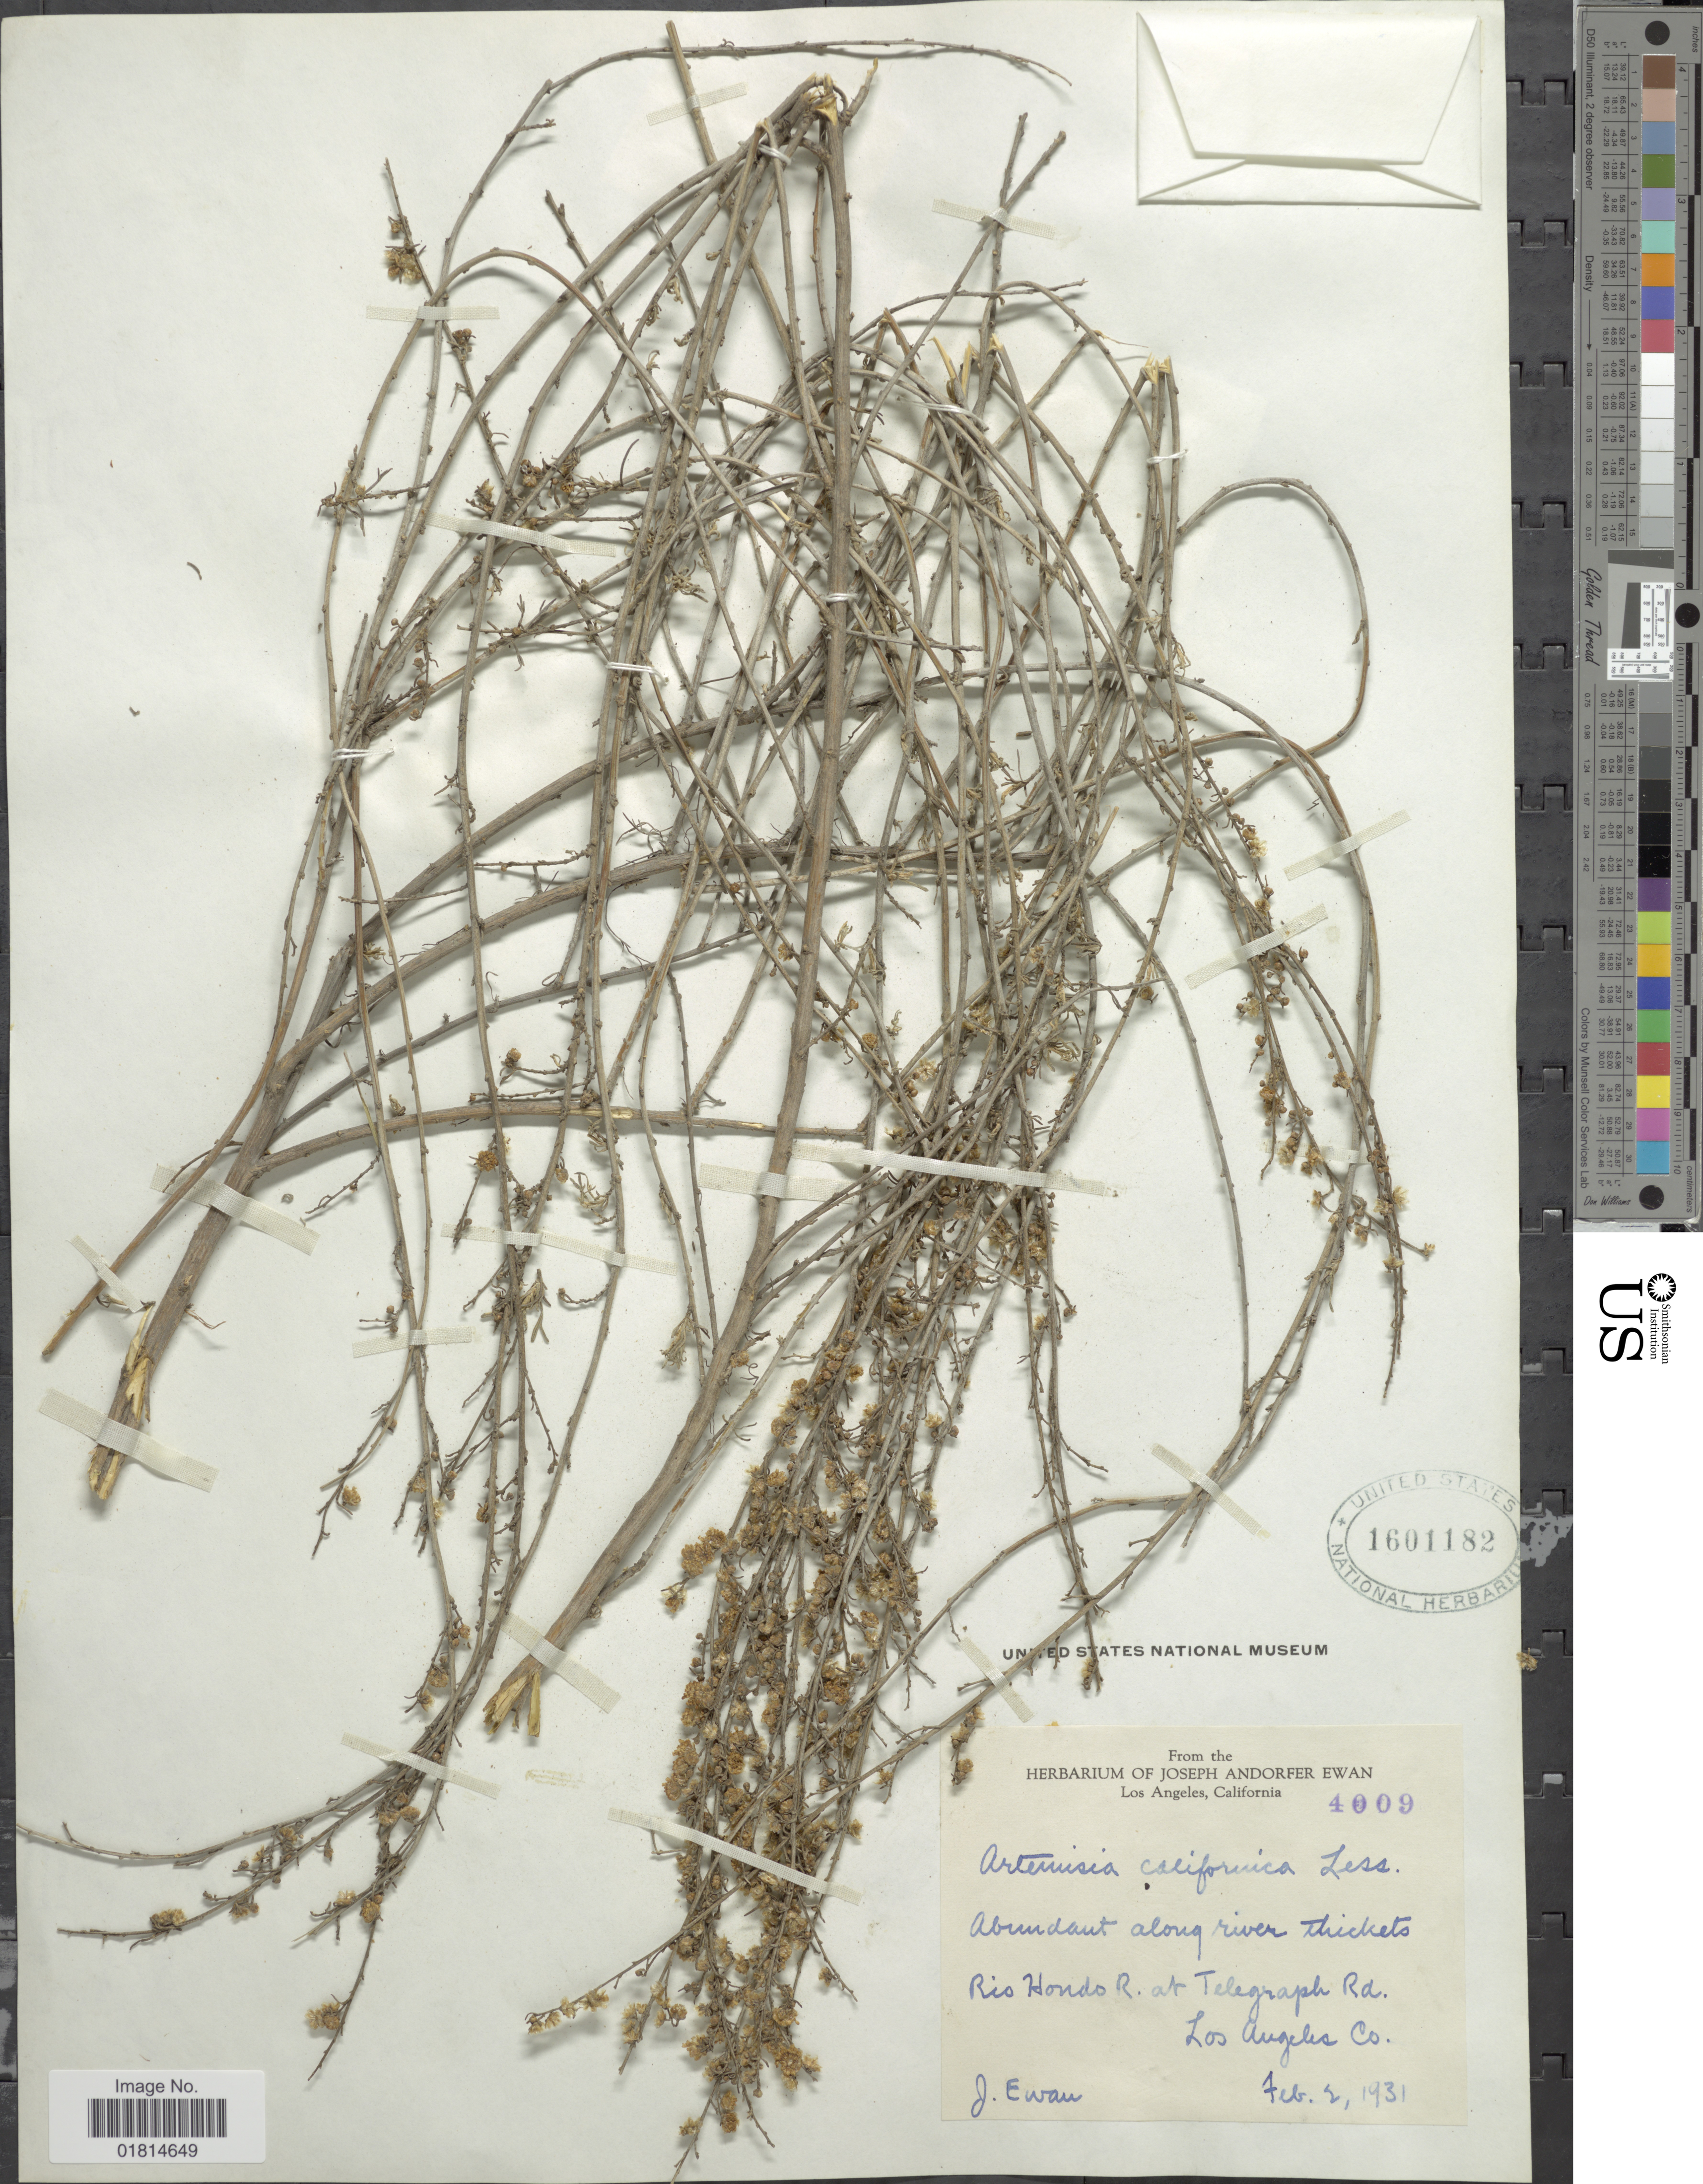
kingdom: Plantae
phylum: Tracheophyta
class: Magnoliopsida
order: Asterales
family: Asteraceae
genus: Artemisia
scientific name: Artemisia californica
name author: Less.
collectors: J. A. Ewan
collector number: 4009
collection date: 1931-02-02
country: United States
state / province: California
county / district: Los Angeles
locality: Abundant along river thickets Rio Honds R. at Telegraph Rd. Los Angeles Co.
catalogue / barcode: US 1601182